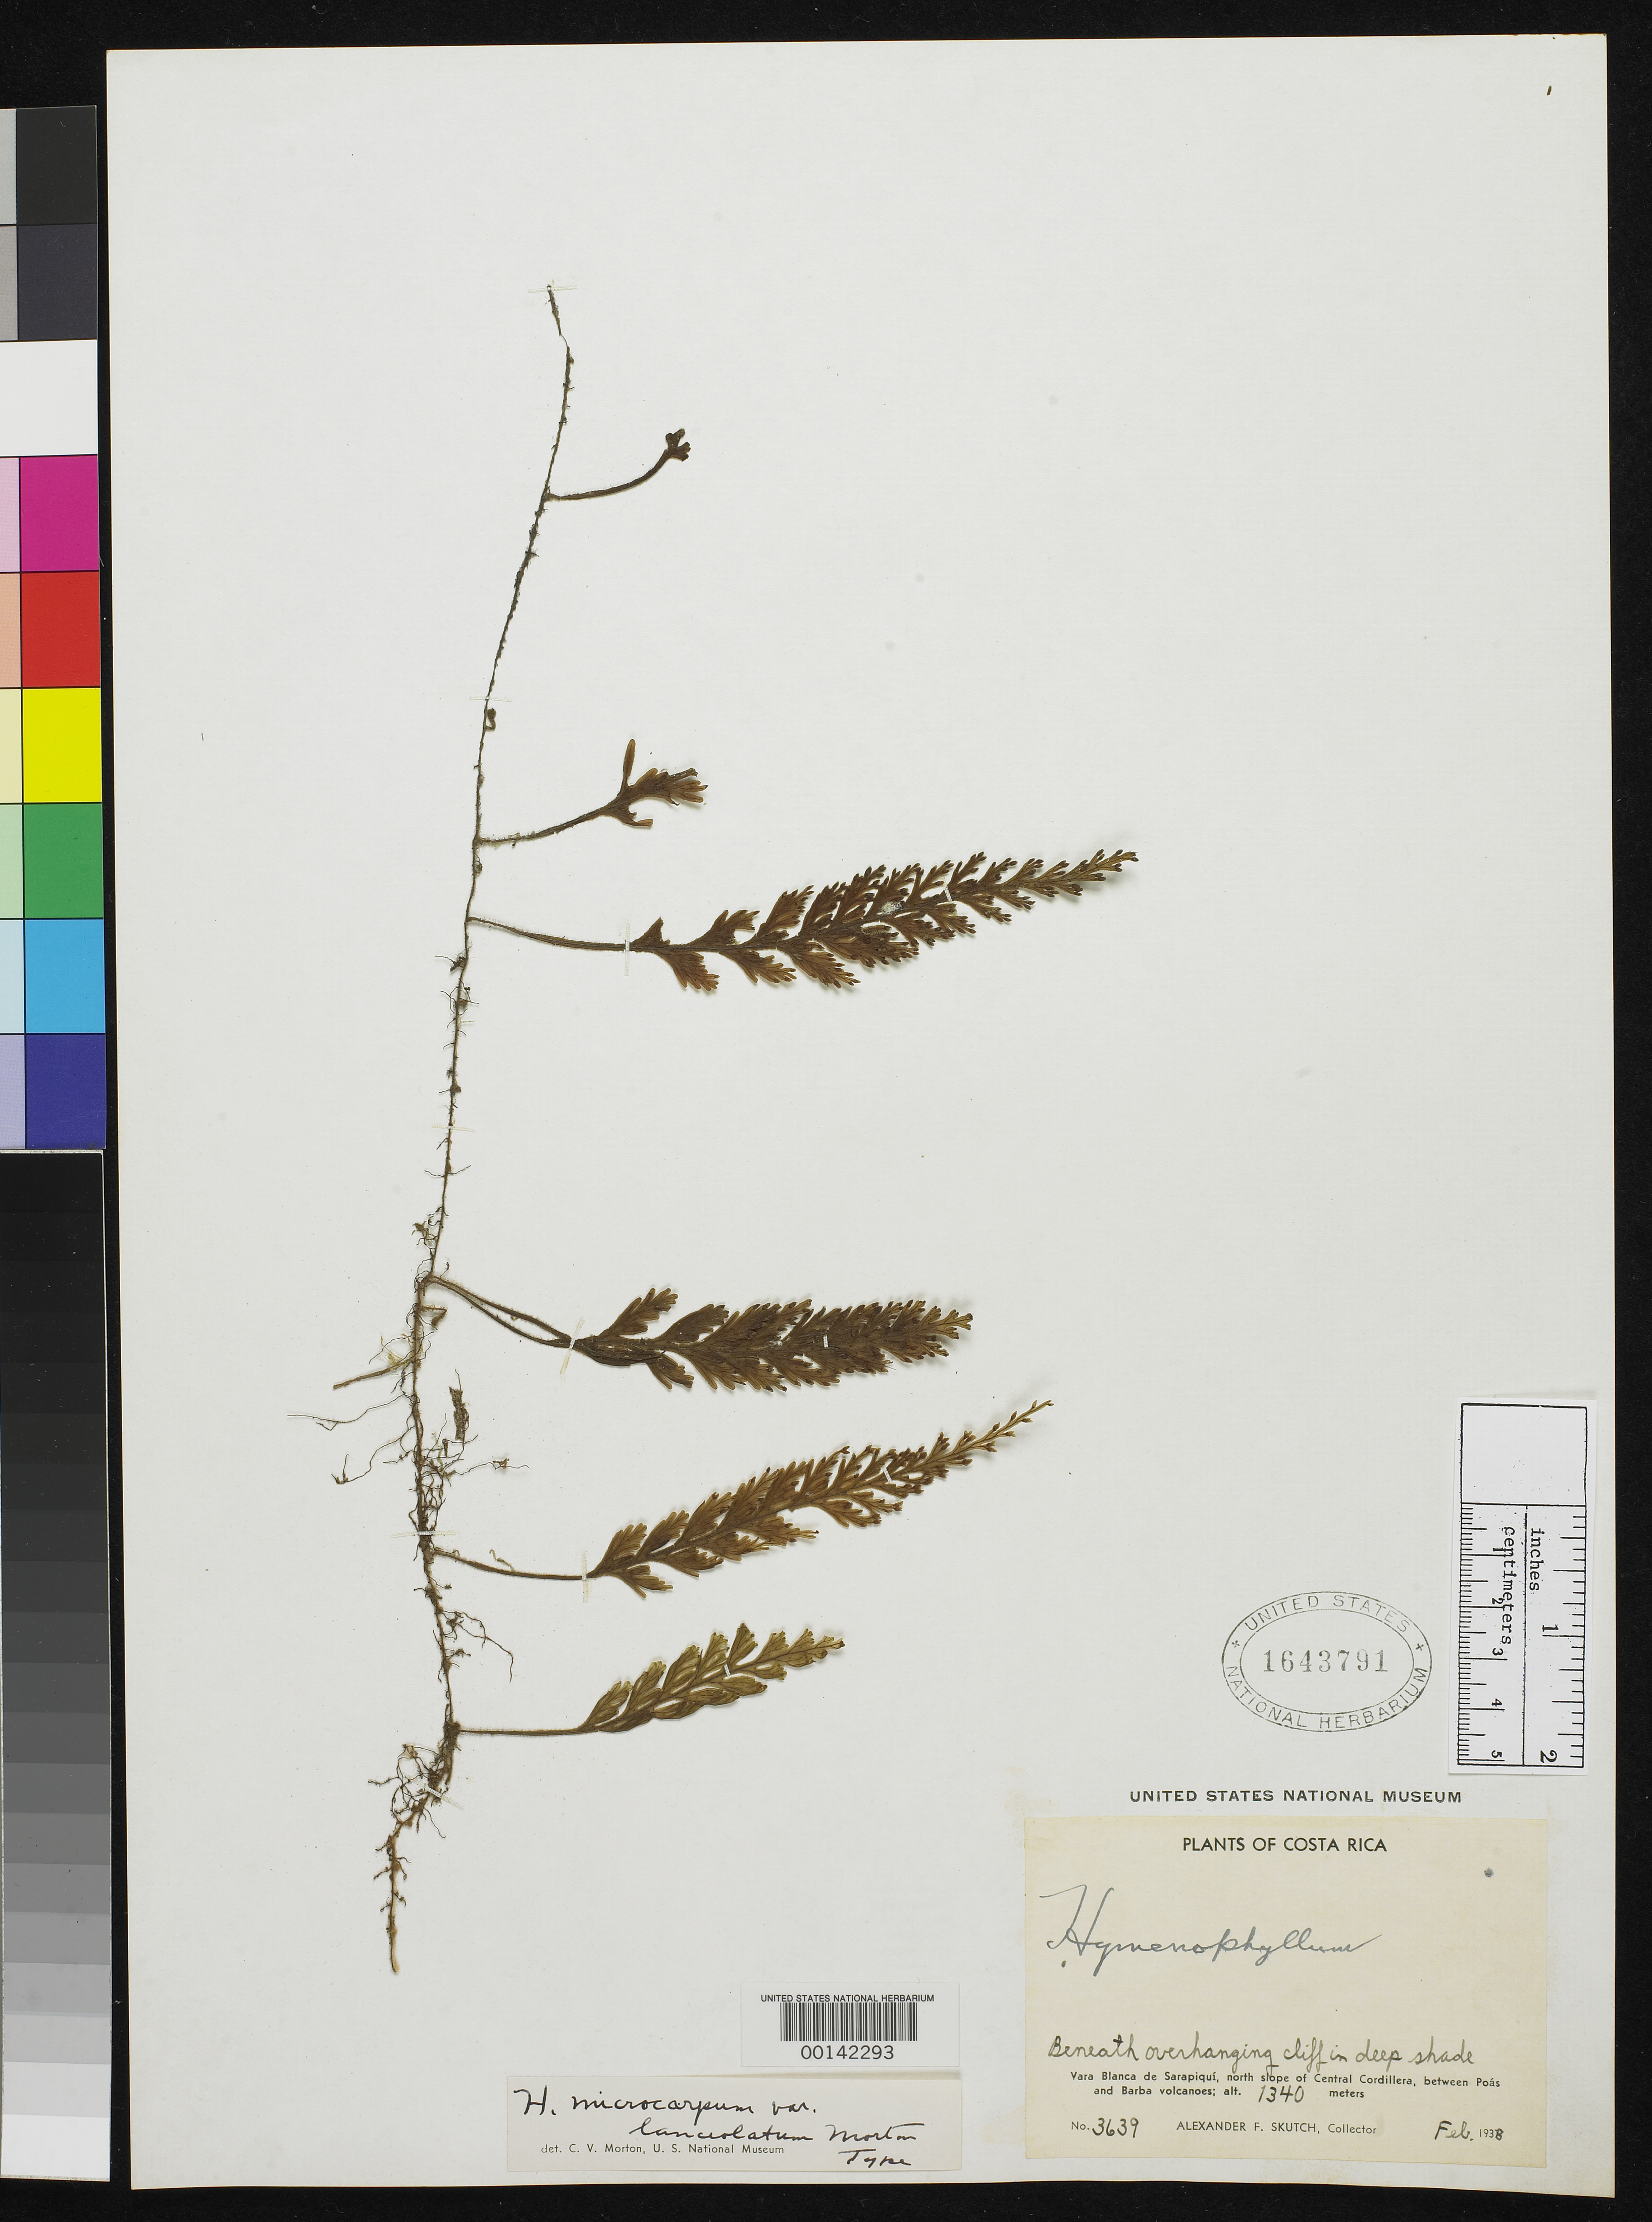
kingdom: Plantae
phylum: Tracheophyta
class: Polypodiopsida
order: Hymenophyllales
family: Hymenophyllaceae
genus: Hymenophyllum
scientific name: Hymenophyllum microcarpum var. lanceolatum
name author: C.V. Morton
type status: Holotype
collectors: A. F. Skutch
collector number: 3639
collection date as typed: Feb 1938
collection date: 1938-02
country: Costa Rica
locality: Vara Blanca de Sarapiqui, N slope of central cordillera, between Poás and Barba volcanoes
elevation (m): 1340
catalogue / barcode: US 1643791